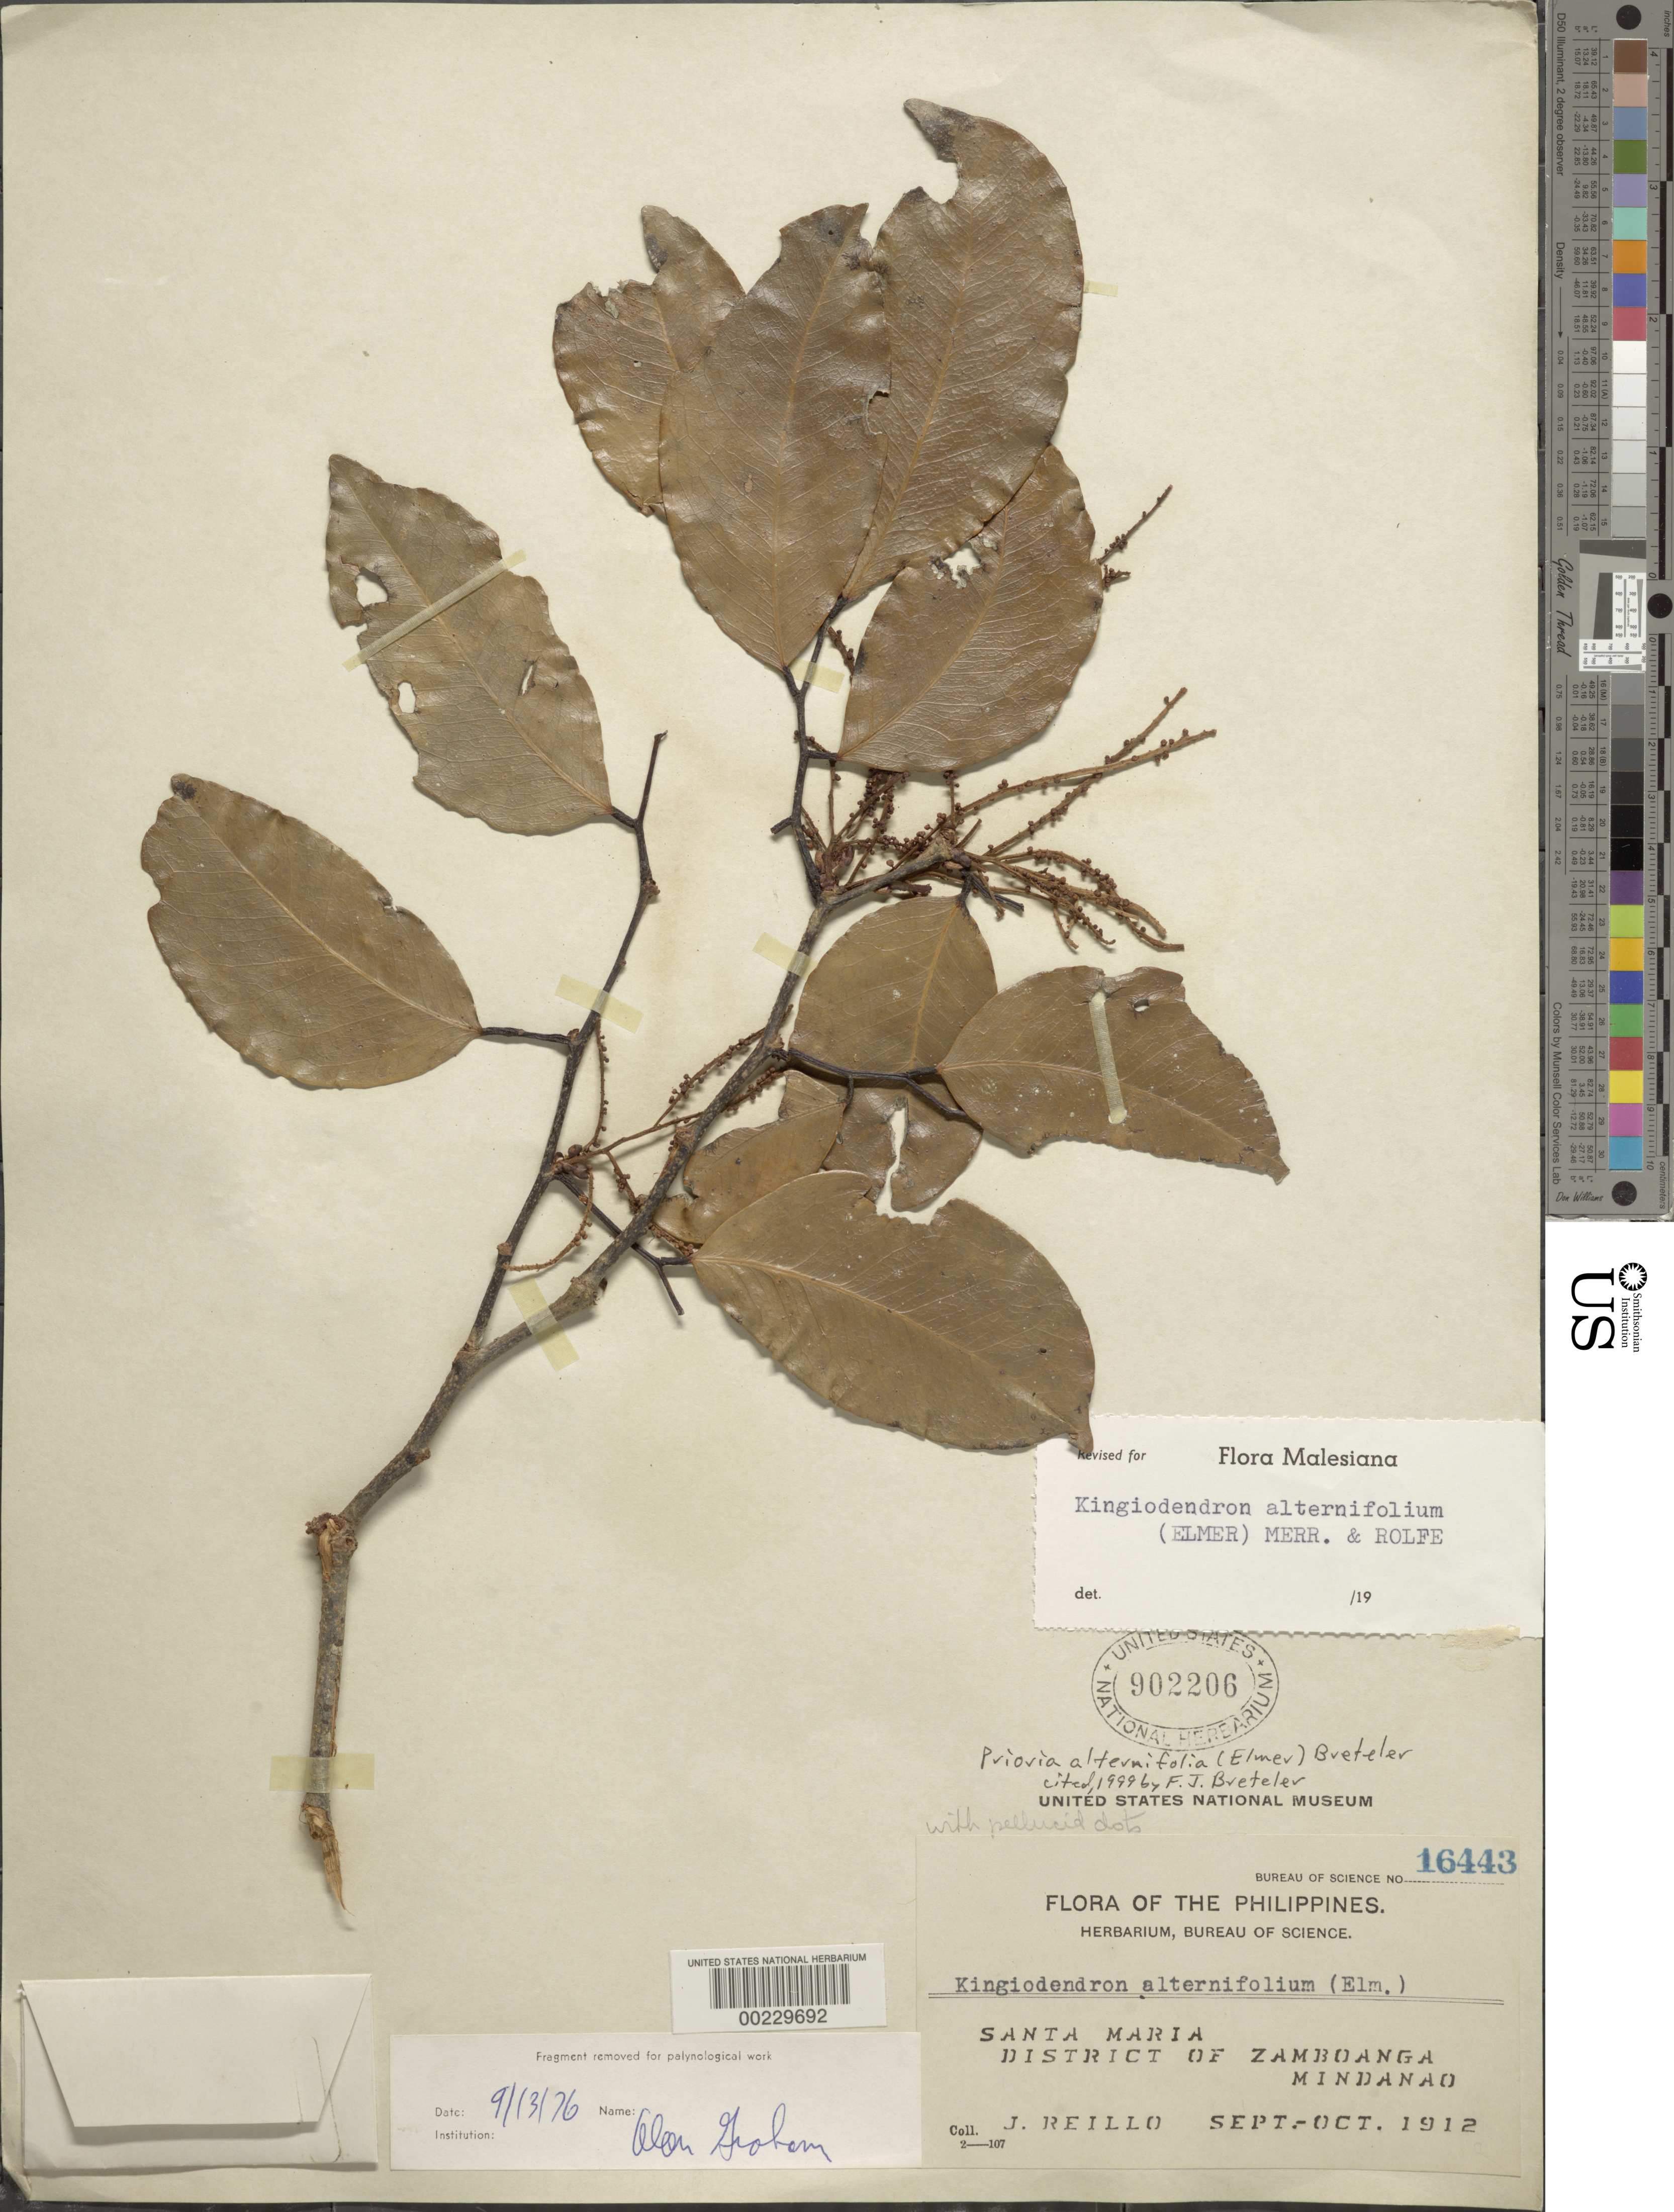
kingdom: Plantae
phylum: Tracheophyta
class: Magnoliopsida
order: Fabales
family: Fabaceae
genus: Kingiodendron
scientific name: Kingiodendron alternifolium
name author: (Elmer) Merr. & Rolfe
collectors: J. Reillo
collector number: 16443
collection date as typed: Sep 1912 to -- Oct 1912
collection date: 1912-09/1912-10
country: Philippines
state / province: Zamboanga Peninsula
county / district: Zamboanga del Norte / Zamboanga del Sur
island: Mindanao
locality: Zamboanga dist.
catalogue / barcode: US 902206